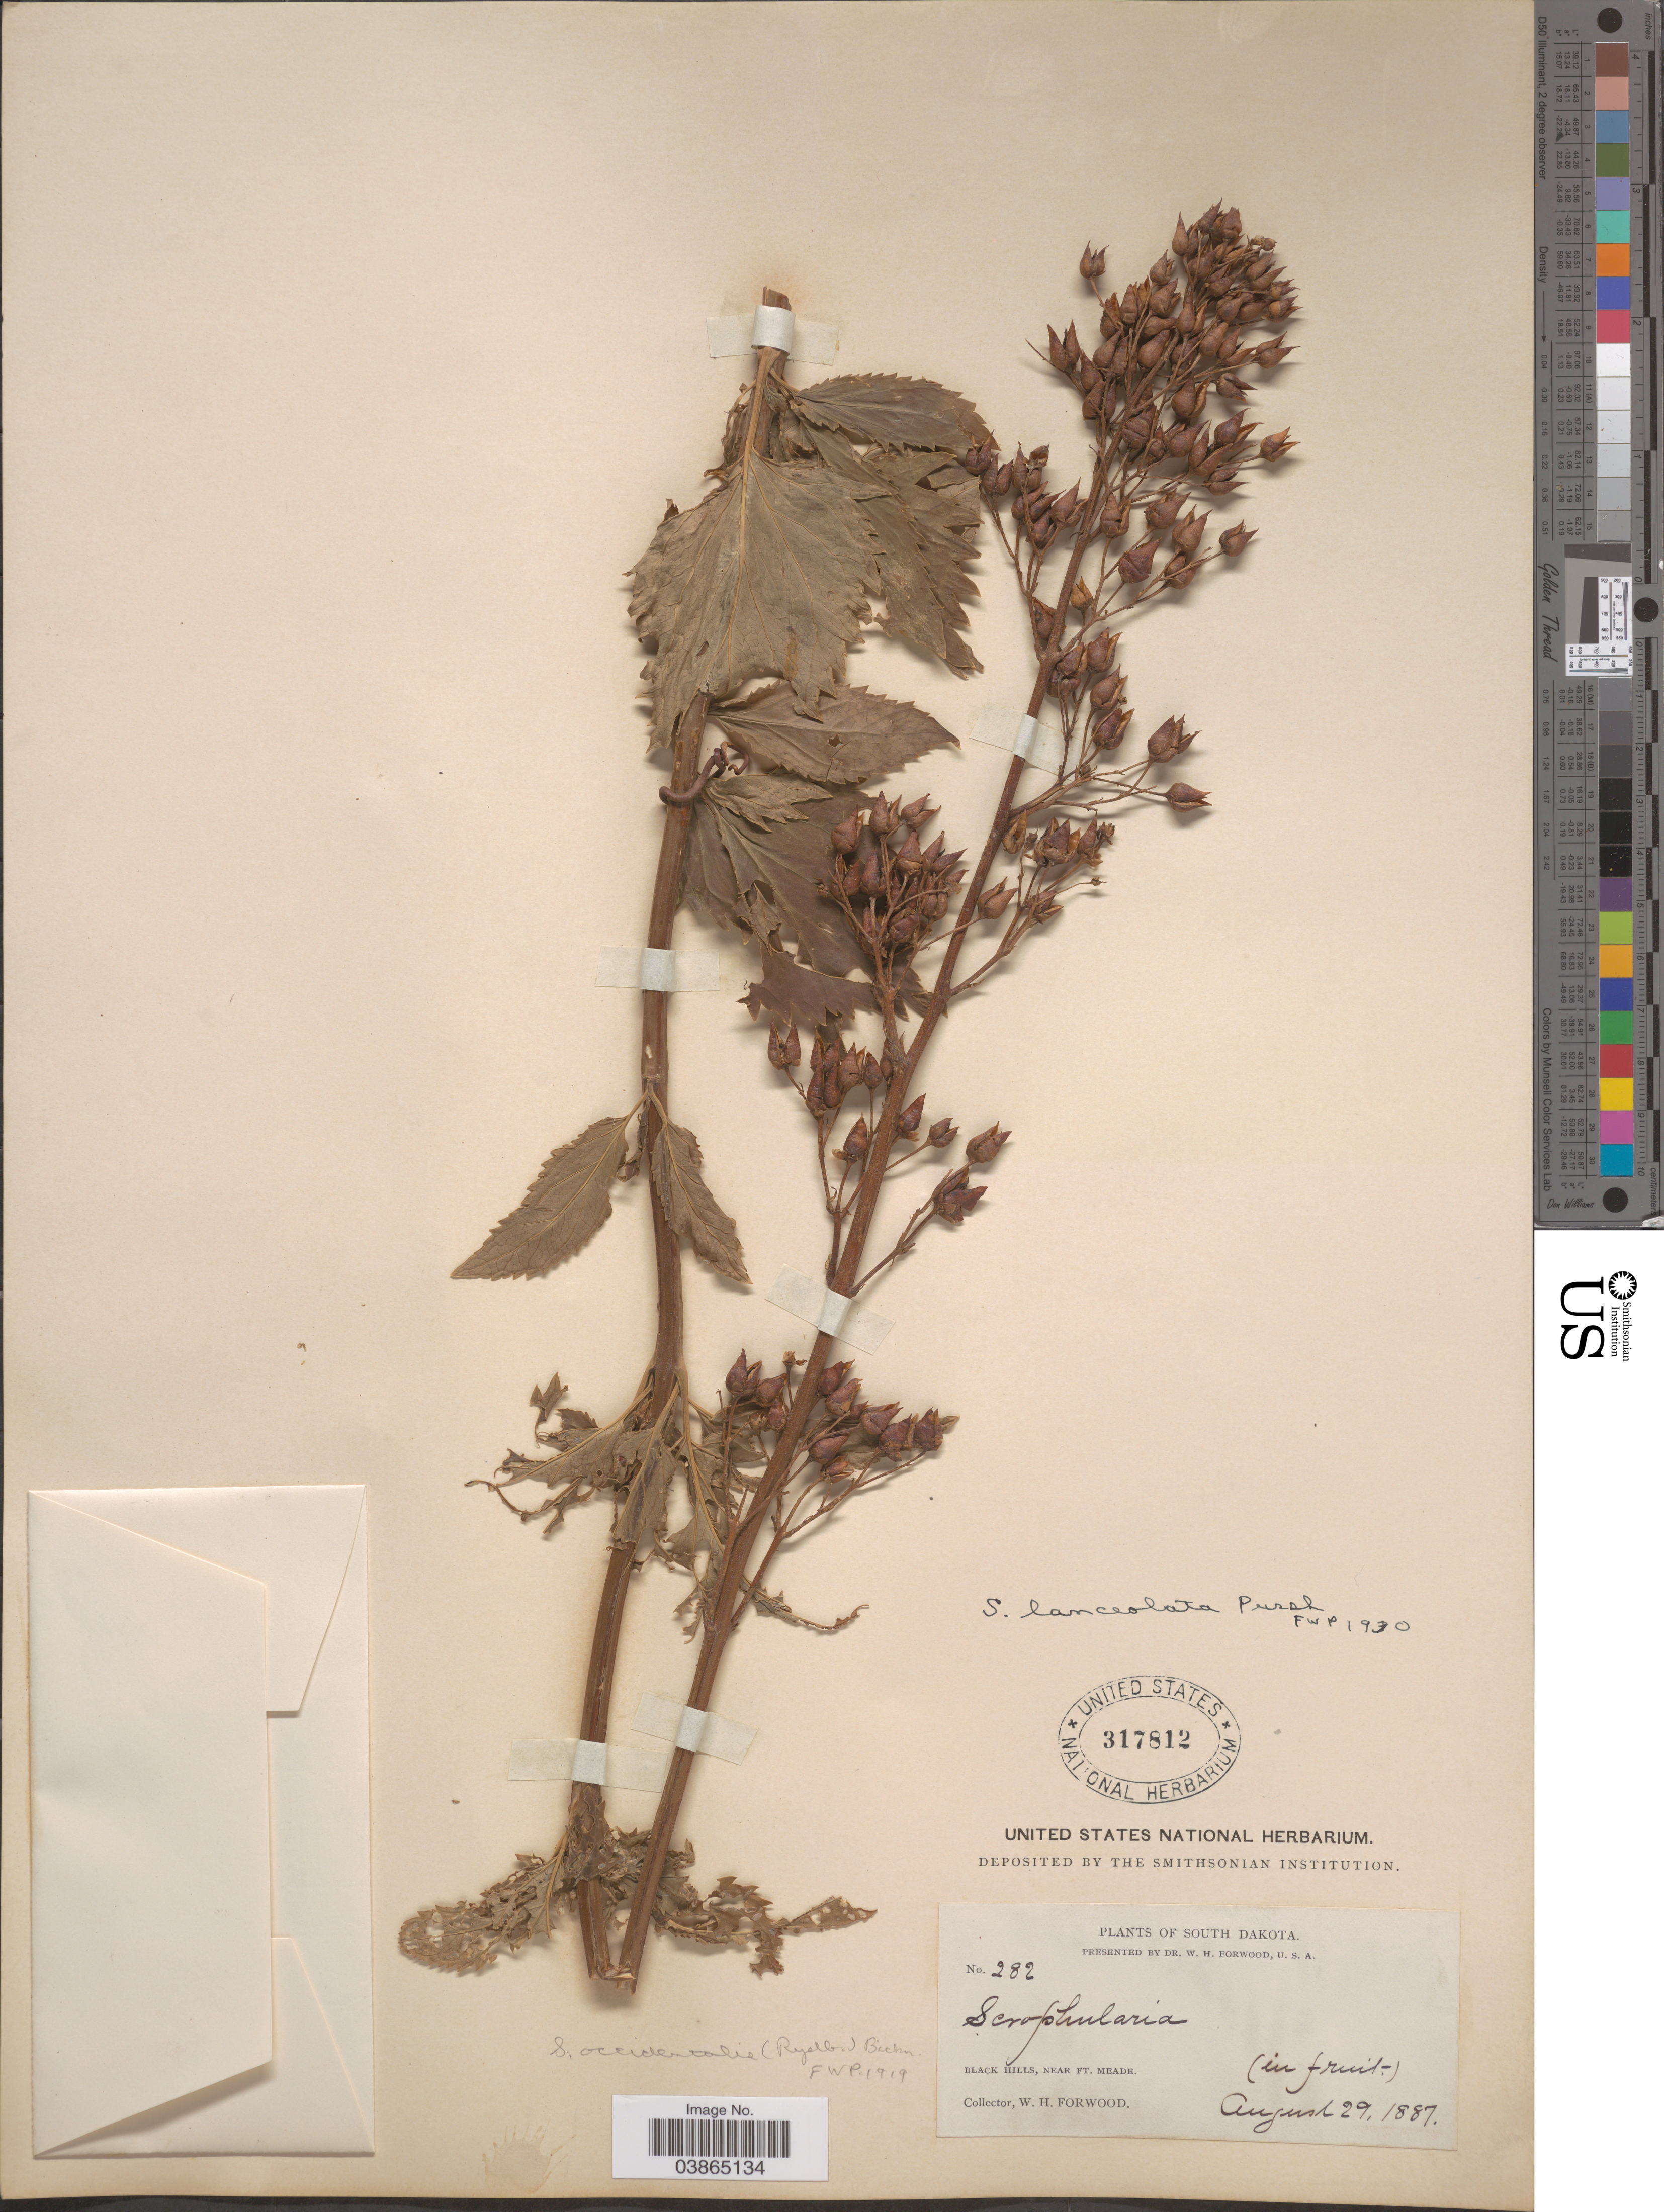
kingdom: Plantae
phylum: Tracheophyta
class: Magnoliopsida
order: Lamiales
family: Scrophulariaceae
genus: Scrophularia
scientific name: Scrophularia lanceolata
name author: Pursh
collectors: W. Forwood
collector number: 282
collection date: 1887-08-29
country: United States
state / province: South Dakota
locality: Black Hills, near Ft. Meade.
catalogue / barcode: US 317812